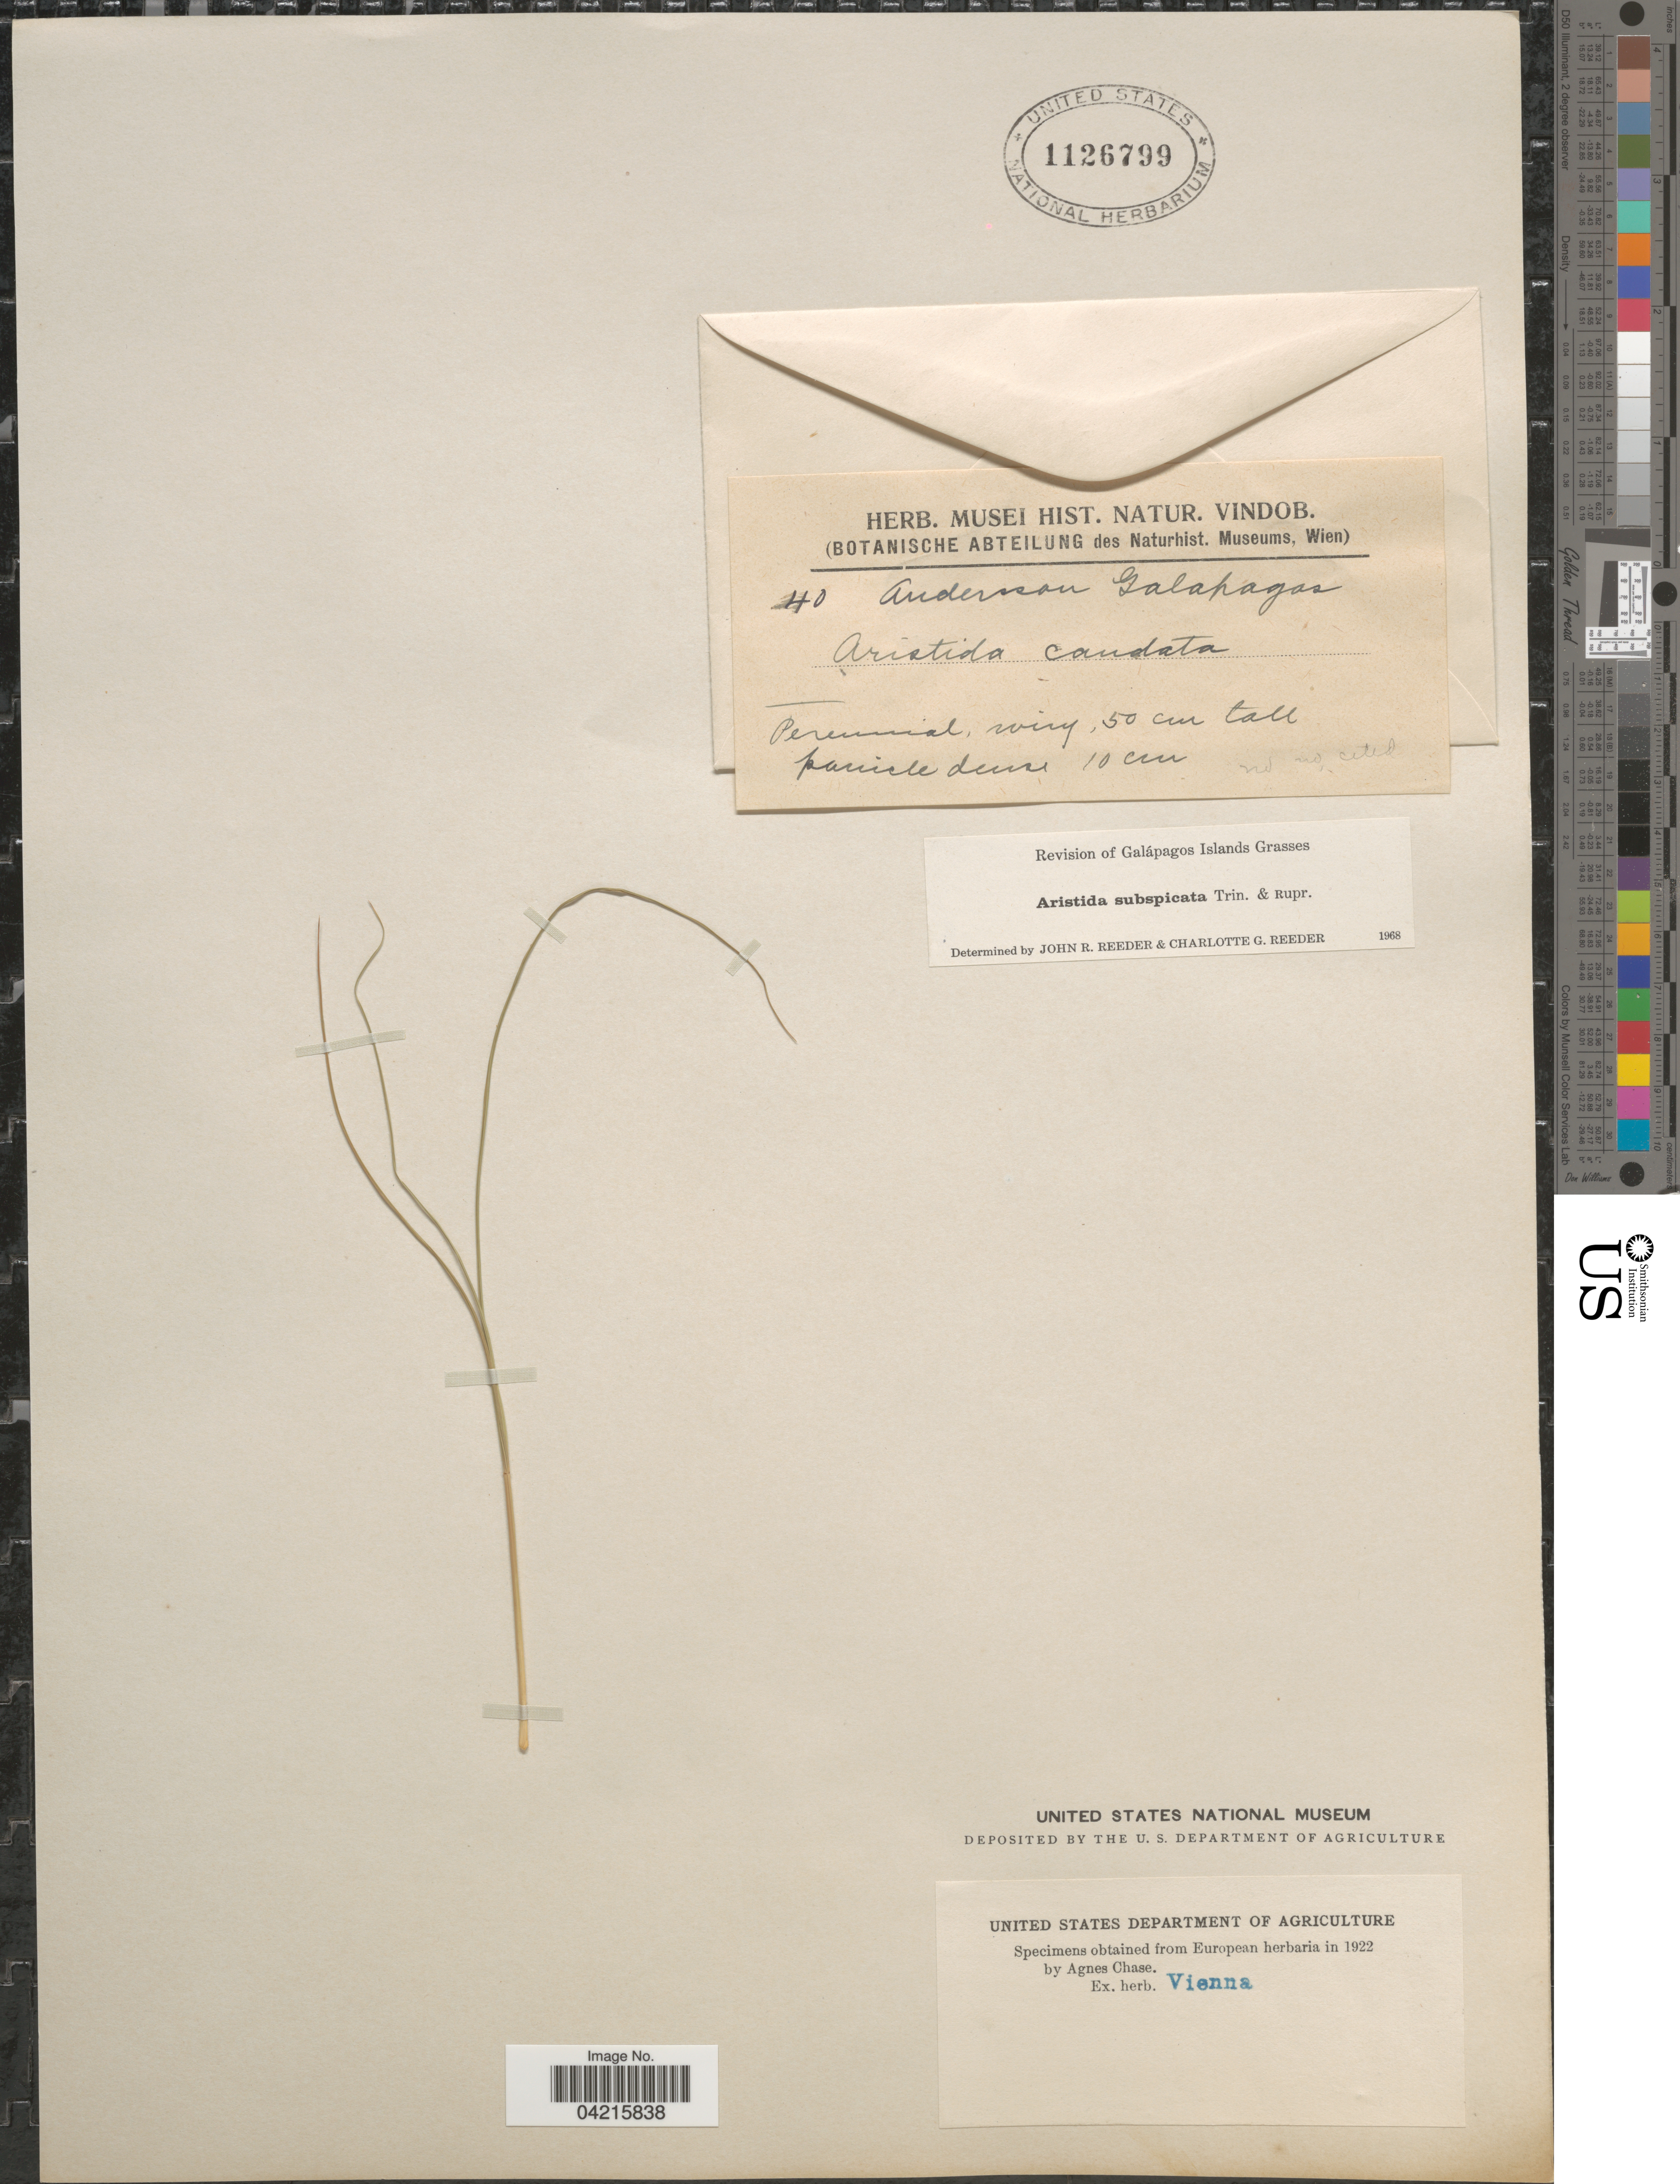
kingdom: Plantae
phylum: Tracheophyta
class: Liliopsida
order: Poales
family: Poaceae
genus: Aristida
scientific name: Aristida subspicata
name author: Trin. & Rupr.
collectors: -- Anderson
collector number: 40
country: Ecuador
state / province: Colón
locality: Galapagos.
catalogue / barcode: US 1126799